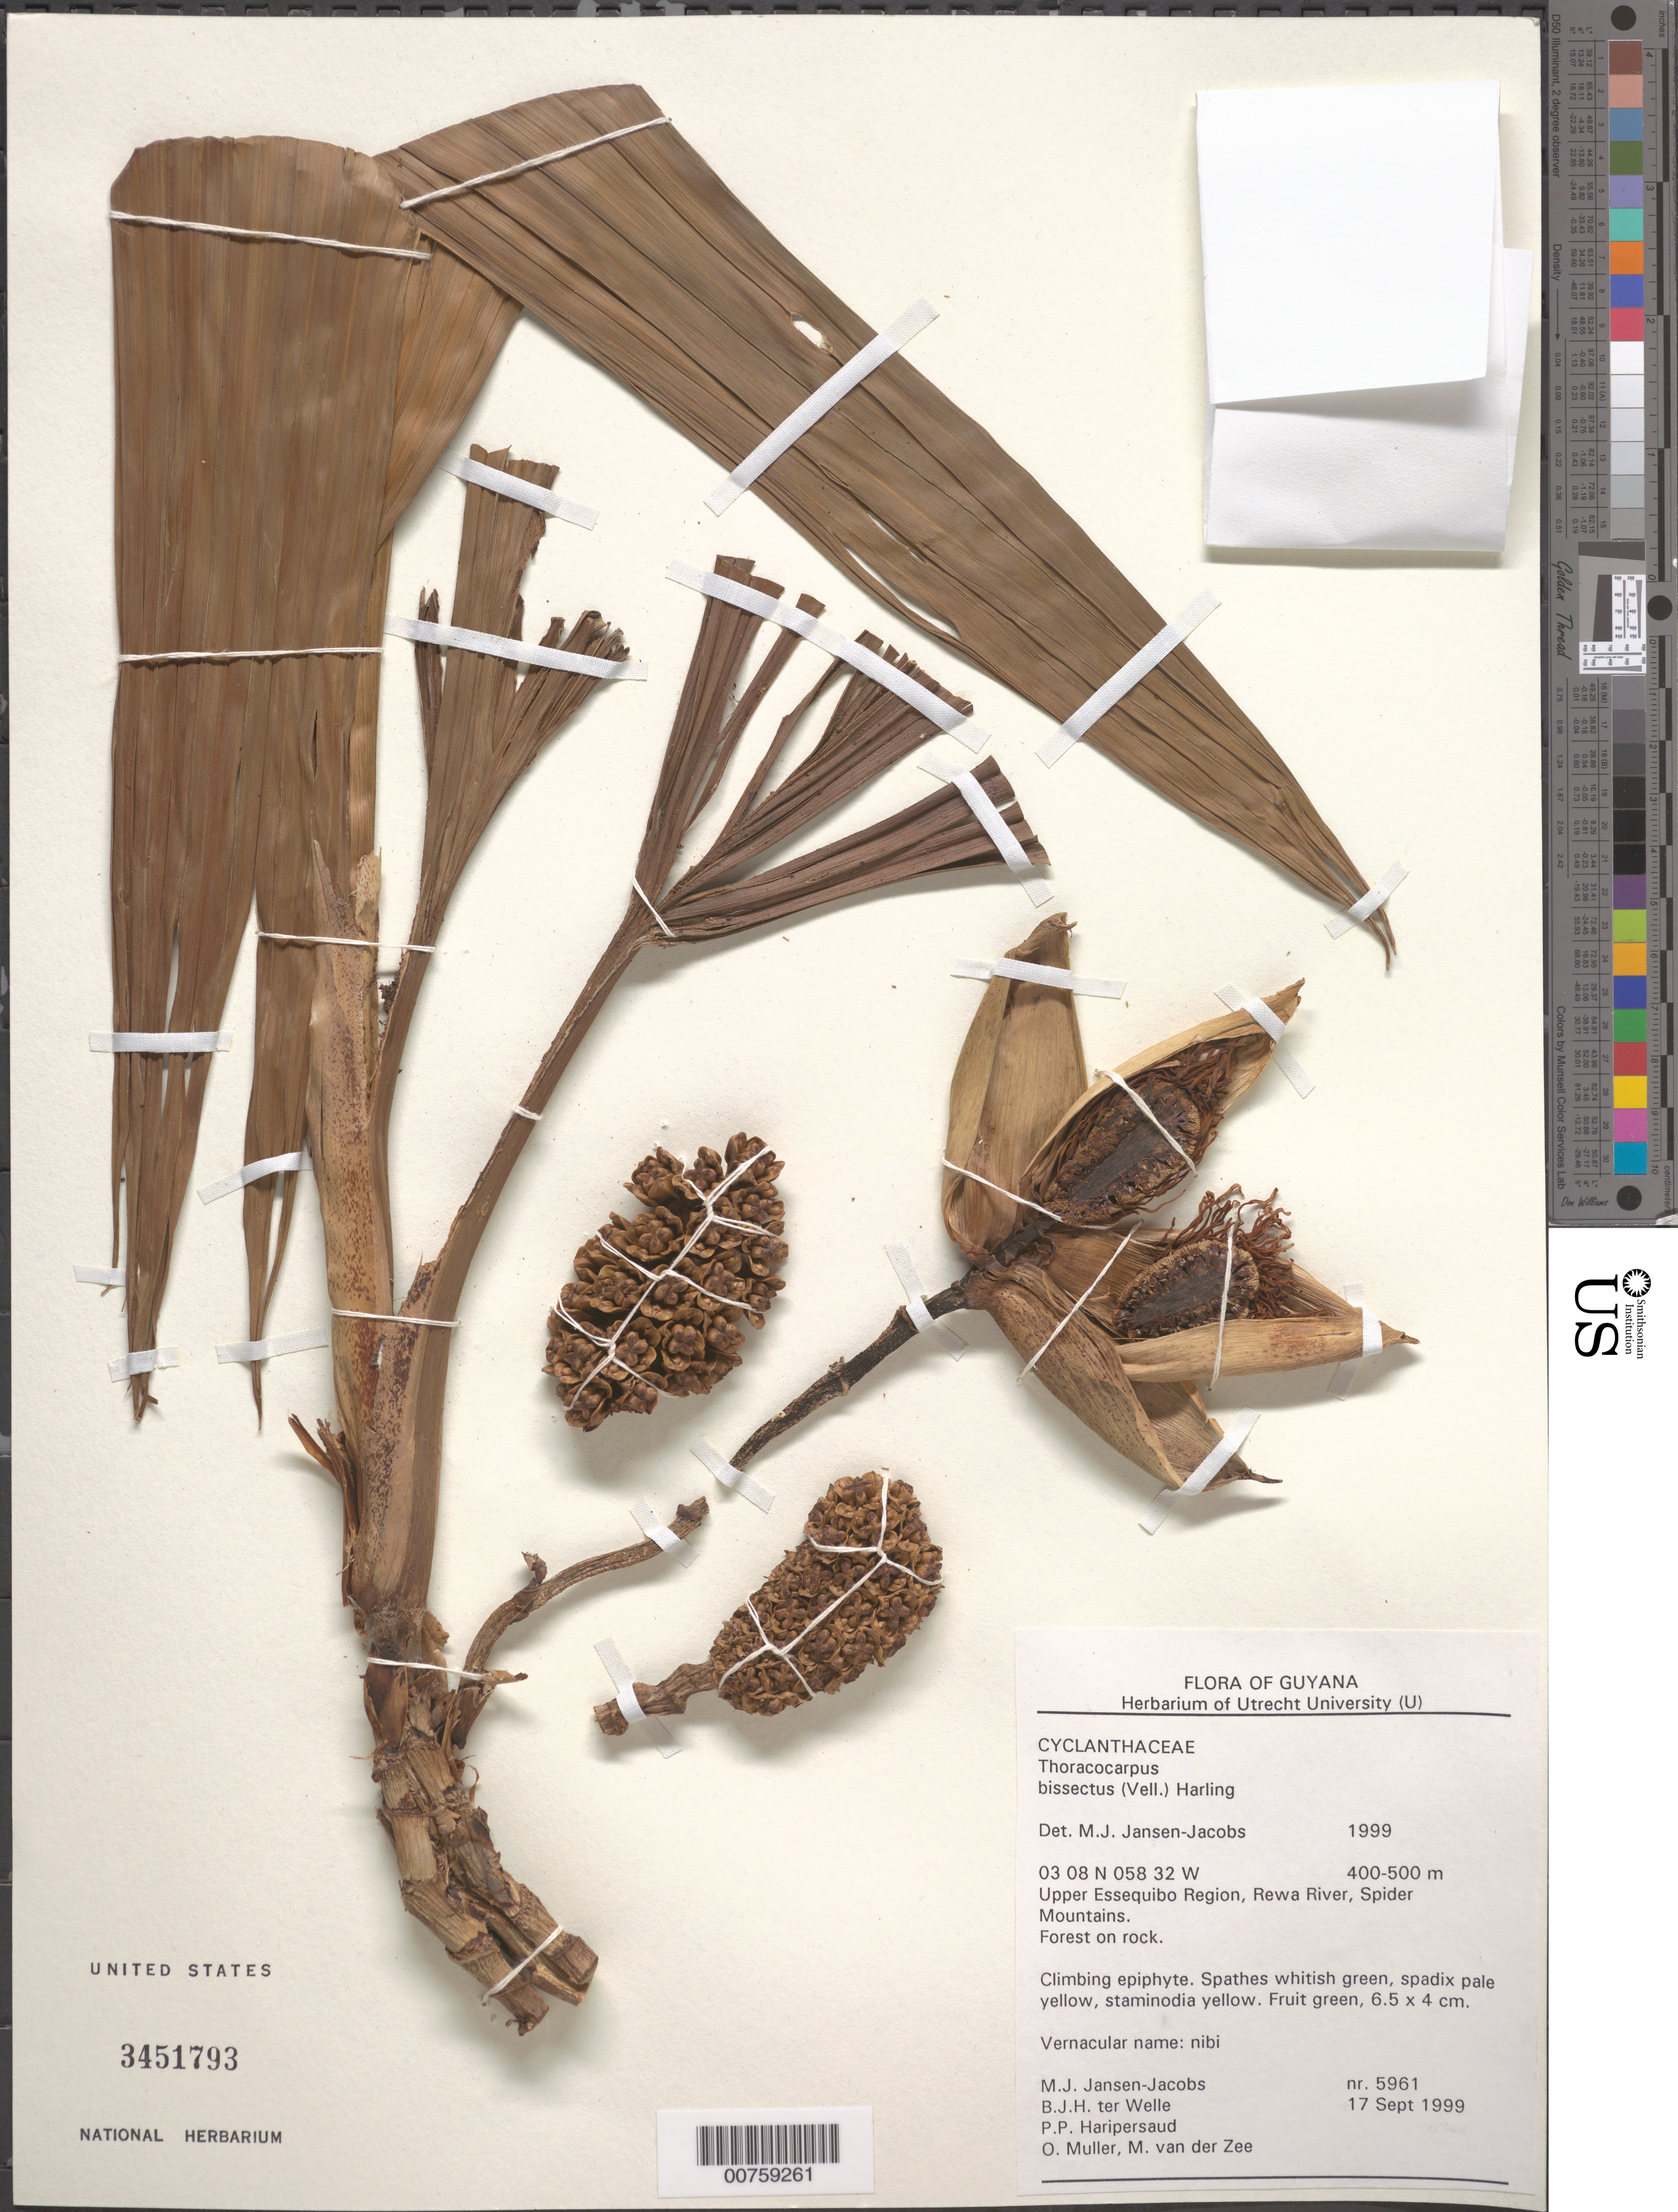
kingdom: Plantae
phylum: Tracheophyta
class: Liliopsida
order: Pandanales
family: Cyclanthaceae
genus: Thoracocarpus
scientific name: Thoracocarpus bissectus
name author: (Vell.) Harling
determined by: Jansen-Jacobs, M. J., (U), Nationaal Herbarium Nederland, Utrecht University branch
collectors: M. J. Jansen-Jacobs, B. Welle, P. Haripersaud, O. Muller & M. van der Zee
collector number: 5961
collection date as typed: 17-Sep-99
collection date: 1999-09-17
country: Guyana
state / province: U. Takutu-U. Essequibo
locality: Rewa River, Spider Mts., Upper Essequibo Region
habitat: Forest on rock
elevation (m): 400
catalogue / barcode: US 3451793